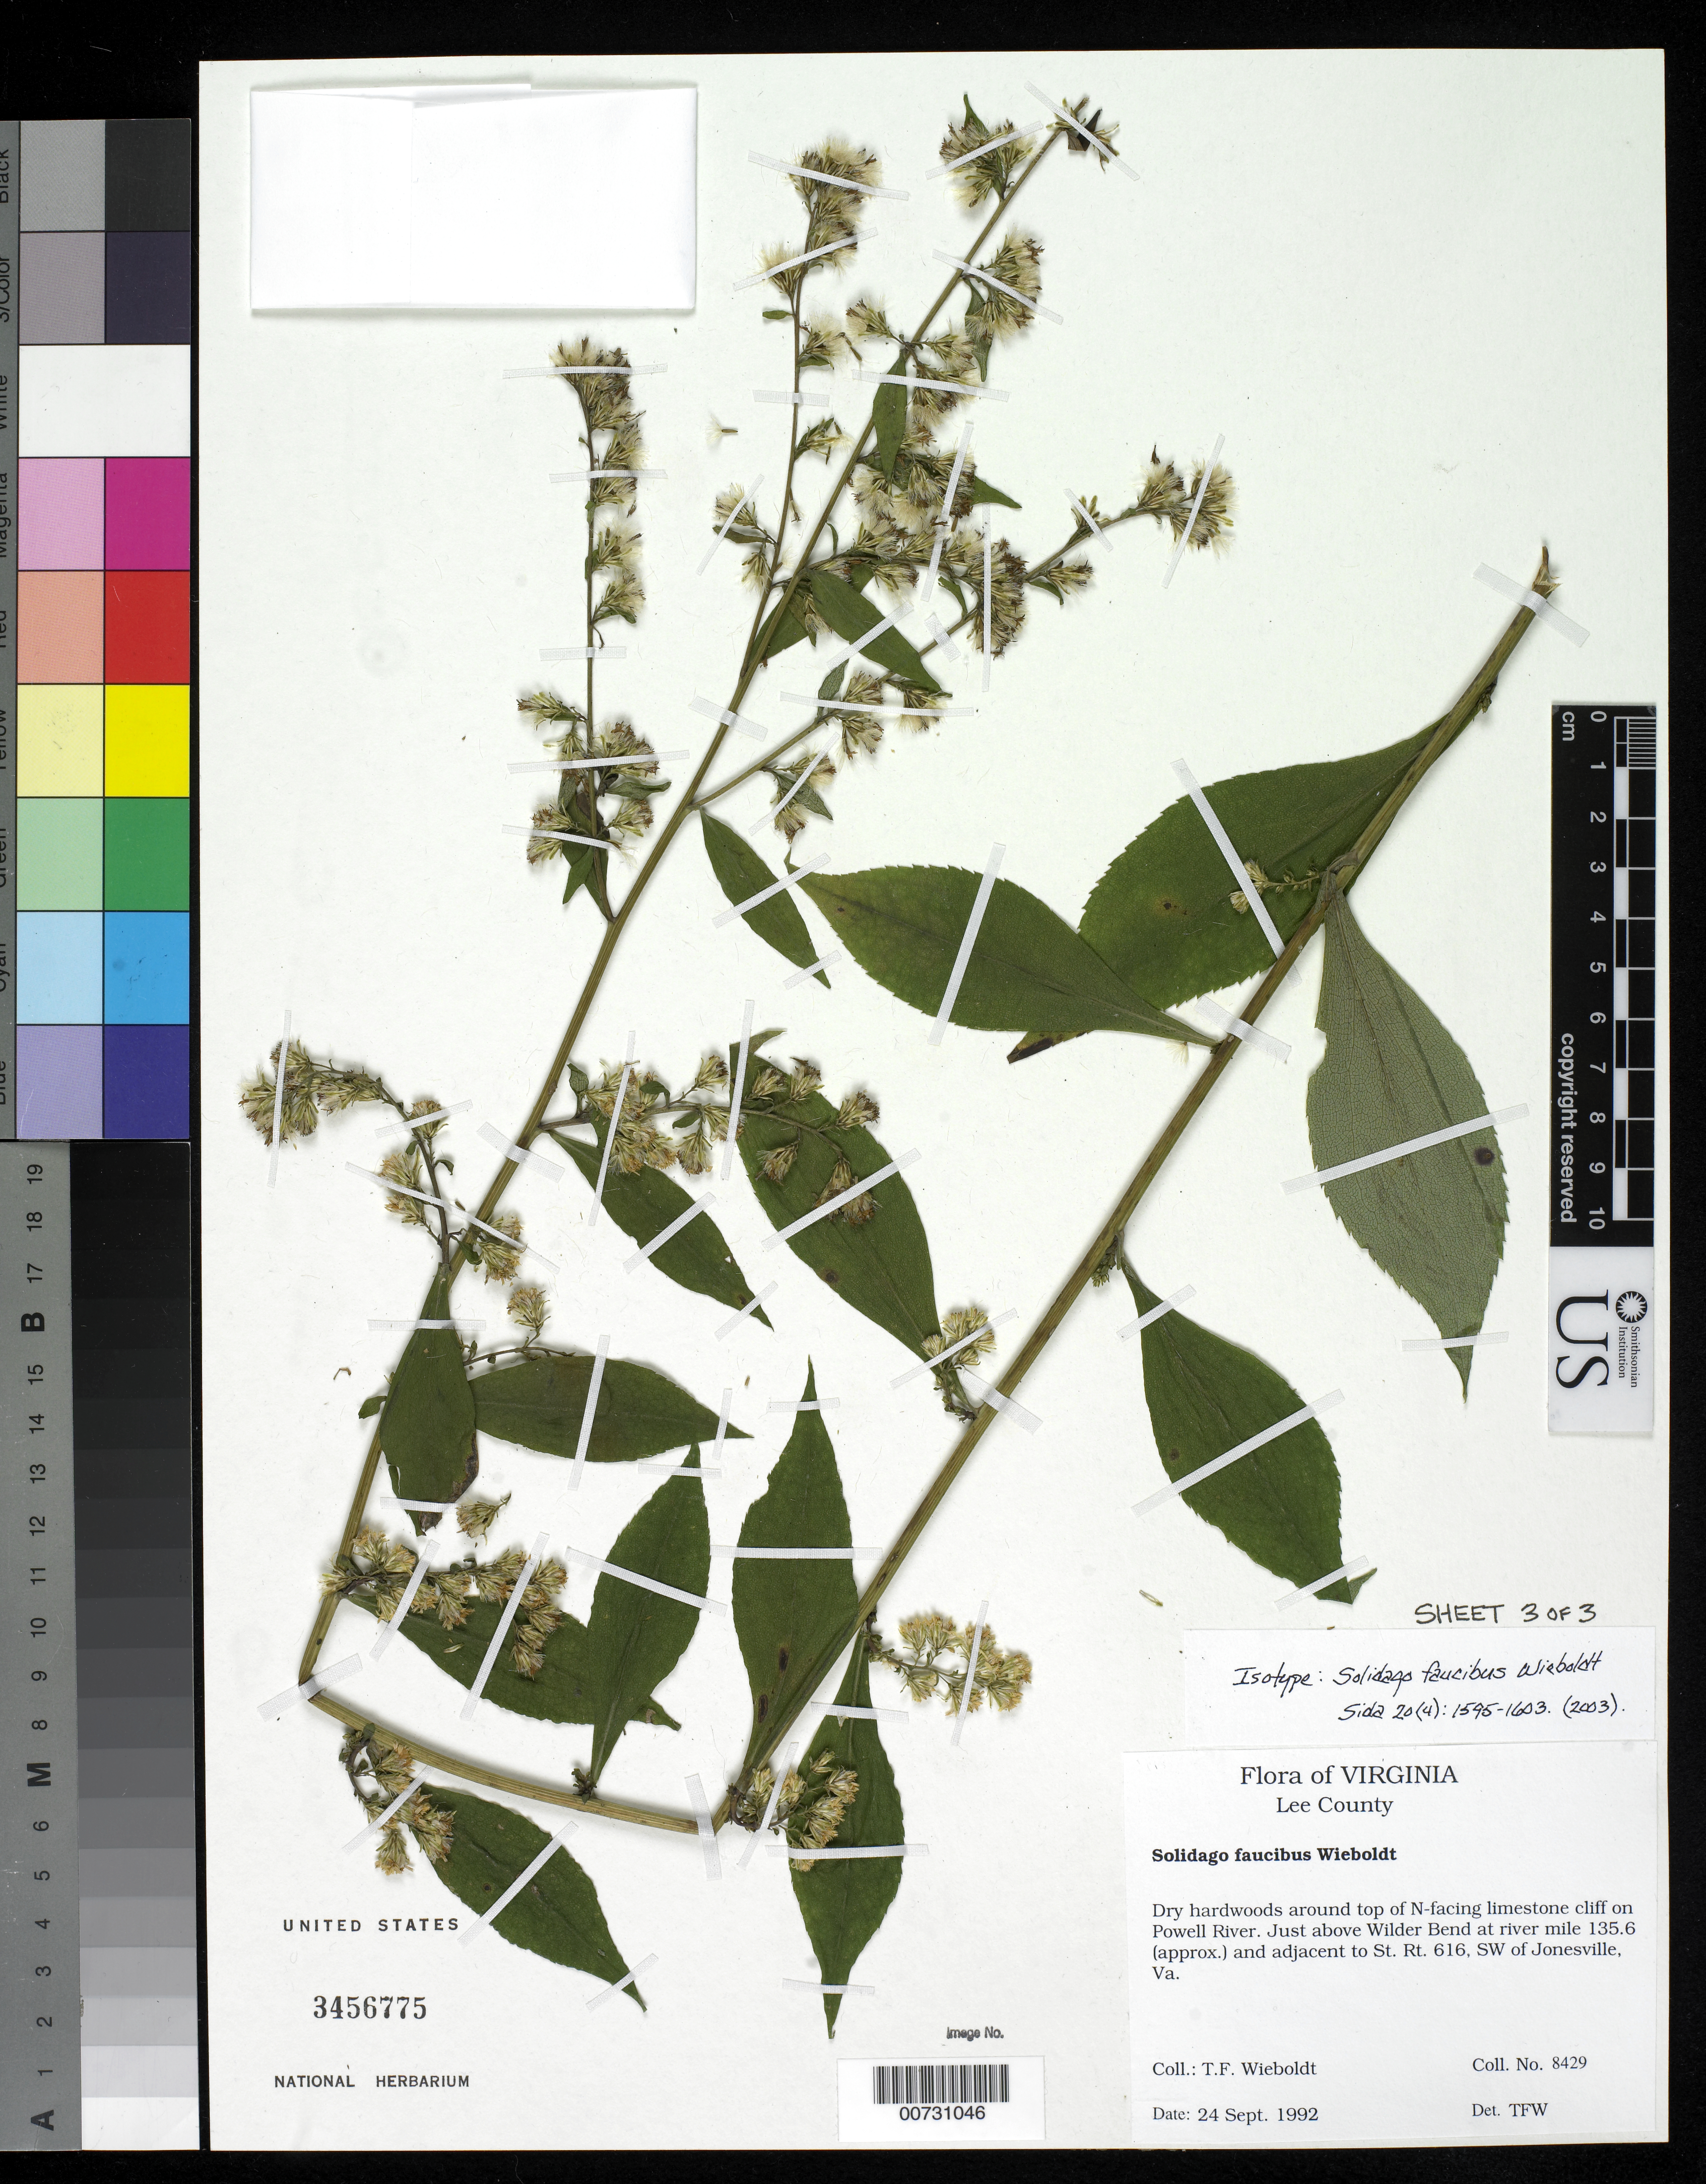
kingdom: Plantae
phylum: Tracheophyta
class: Magnoliopsida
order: Asterales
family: Asteraceae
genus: Solidago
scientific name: Solidago faucibus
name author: Wieboldt in Wieboldt & Semple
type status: Isotype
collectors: T. Wieboldt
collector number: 8429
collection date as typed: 24 Sep 1992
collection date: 1992-09-24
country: United States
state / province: Virginia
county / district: Lee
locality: On Power River, just above Wilder Bend at river mile 135.6 (approx.) and adjacent to St. Rt. 616, SW of Jonesville.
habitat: Dry hardwoods around top of N-facing limestone cliffs.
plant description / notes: Sheet 3 of 3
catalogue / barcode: US 3456775